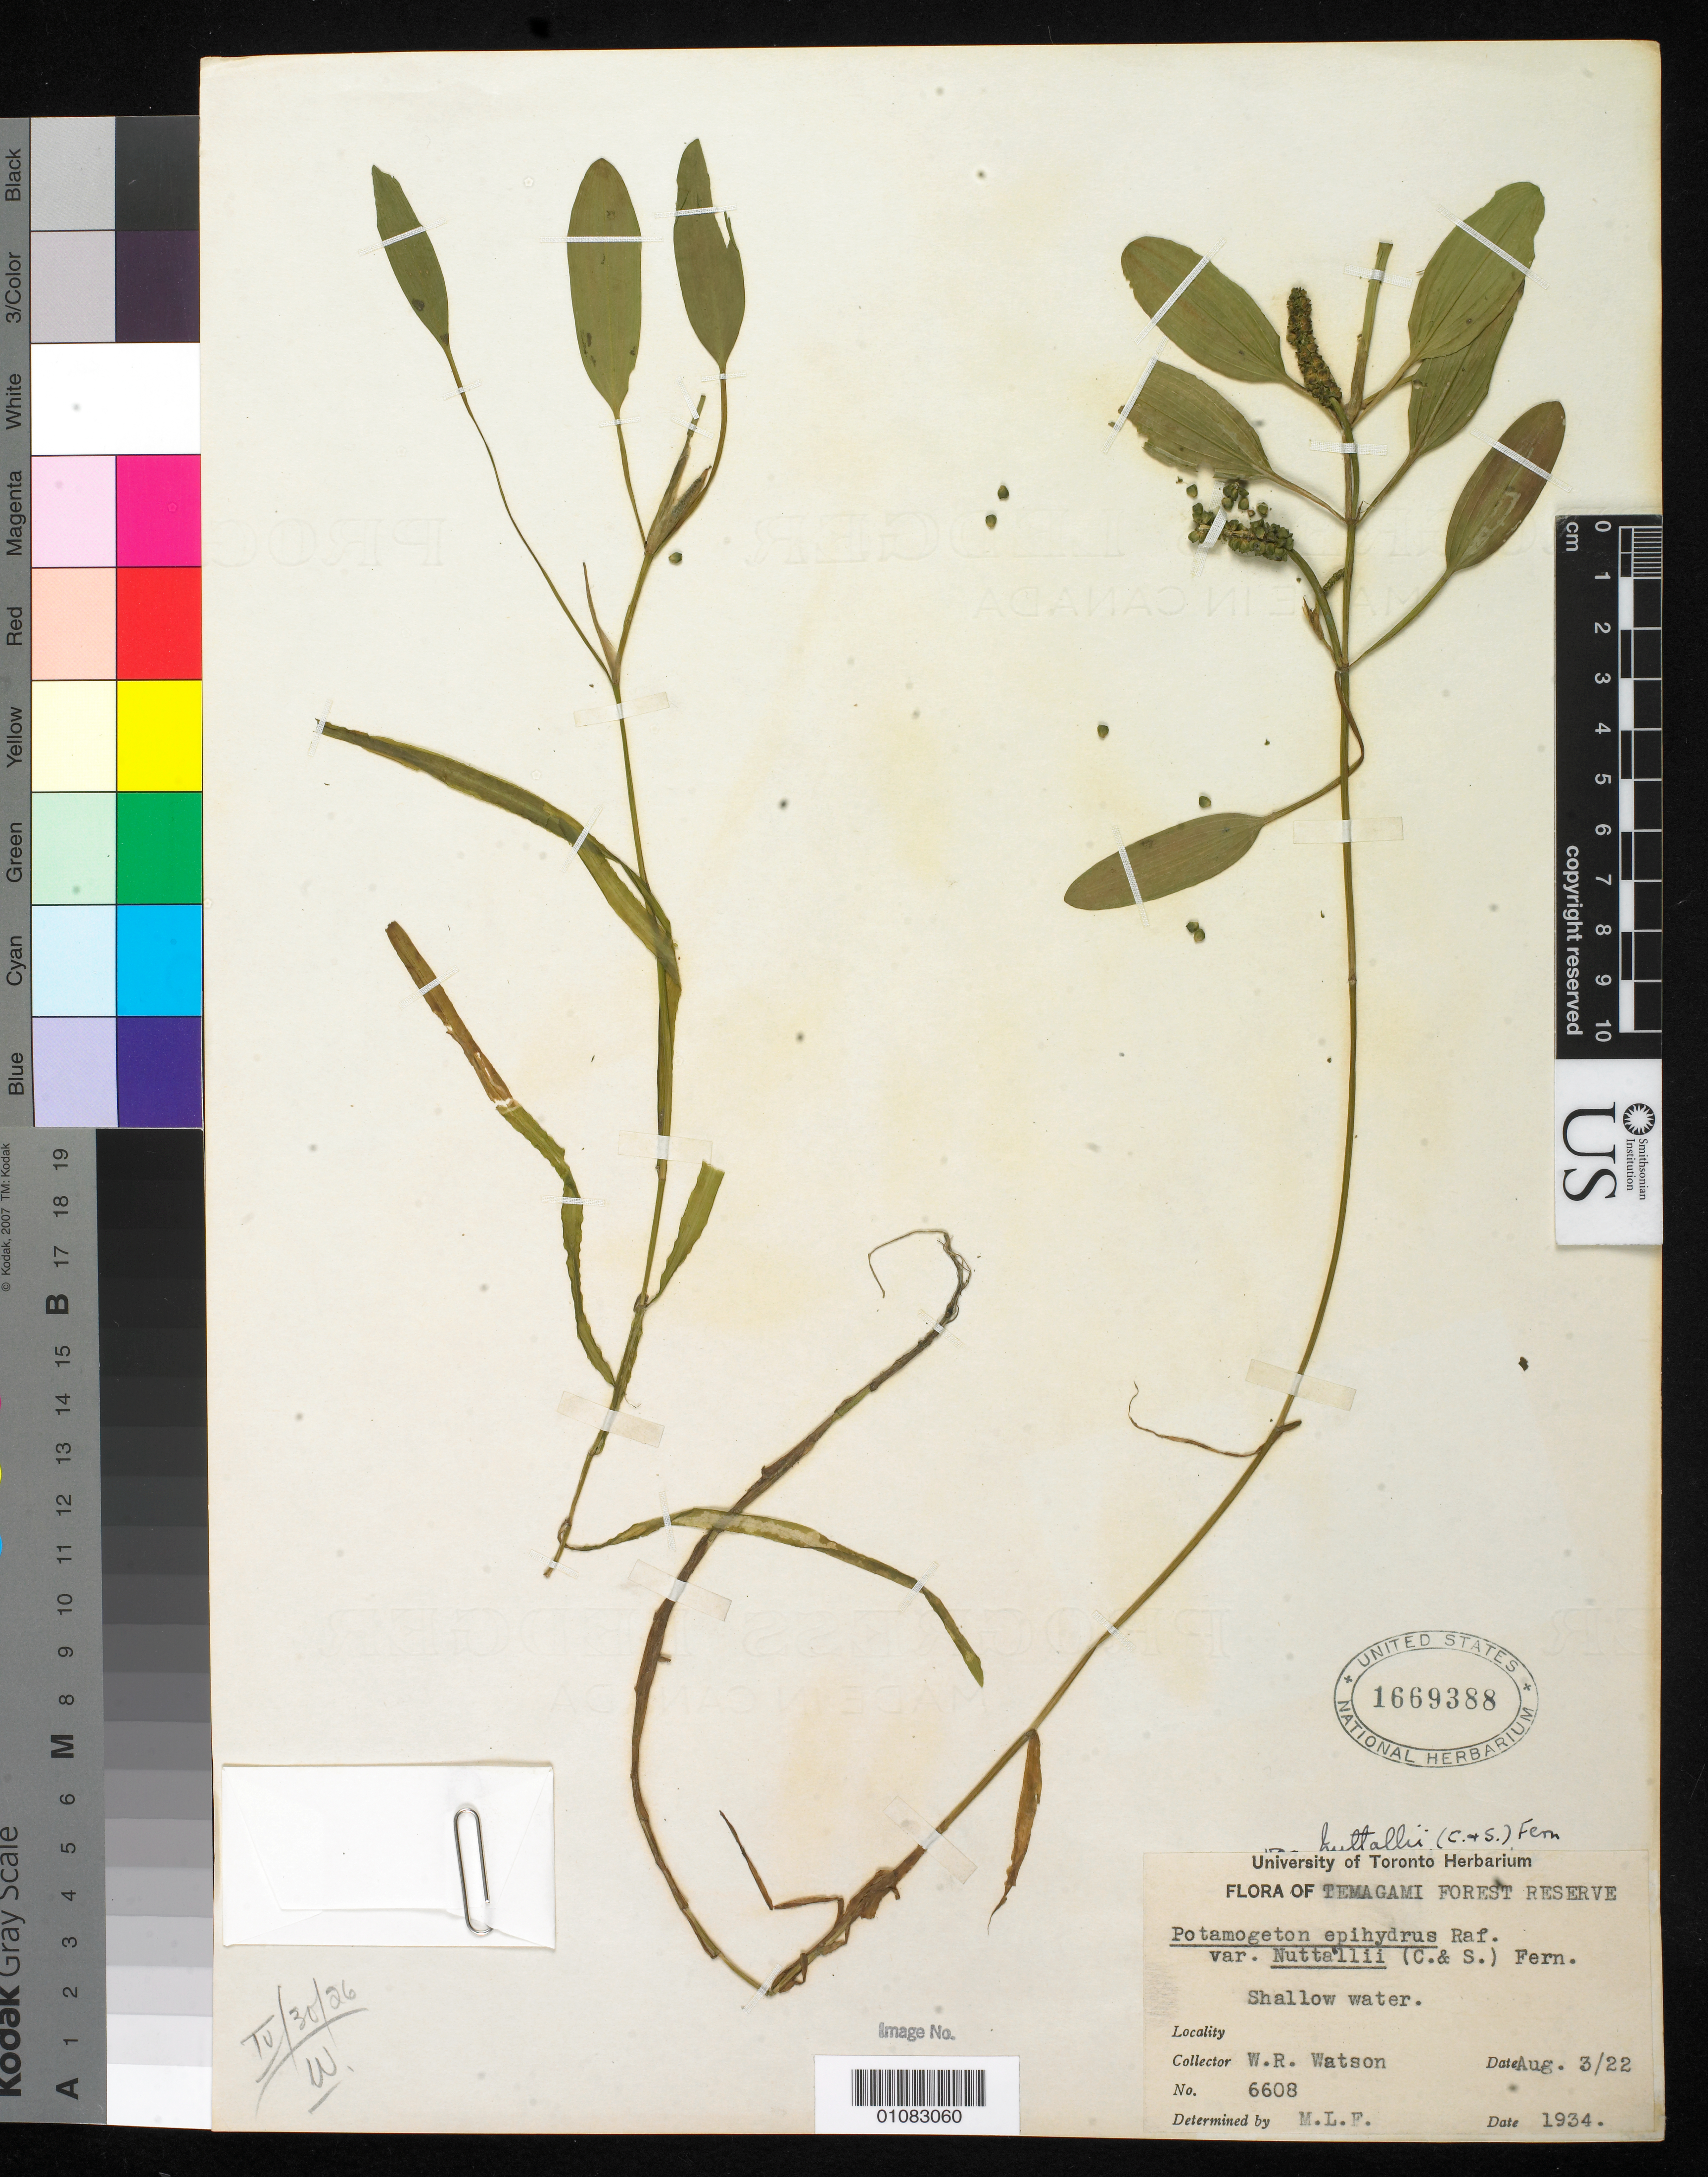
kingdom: Plantae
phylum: Tracheophyta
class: Liliopsida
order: Alismatales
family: Potamogetonaceae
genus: Potamogeton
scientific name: Potamogeton epihydrus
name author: Raf.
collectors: W. R. Watson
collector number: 6608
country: Canada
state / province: Ontario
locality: Temagami Forest Reserve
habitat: Shallow water.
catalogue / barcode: US 1669388